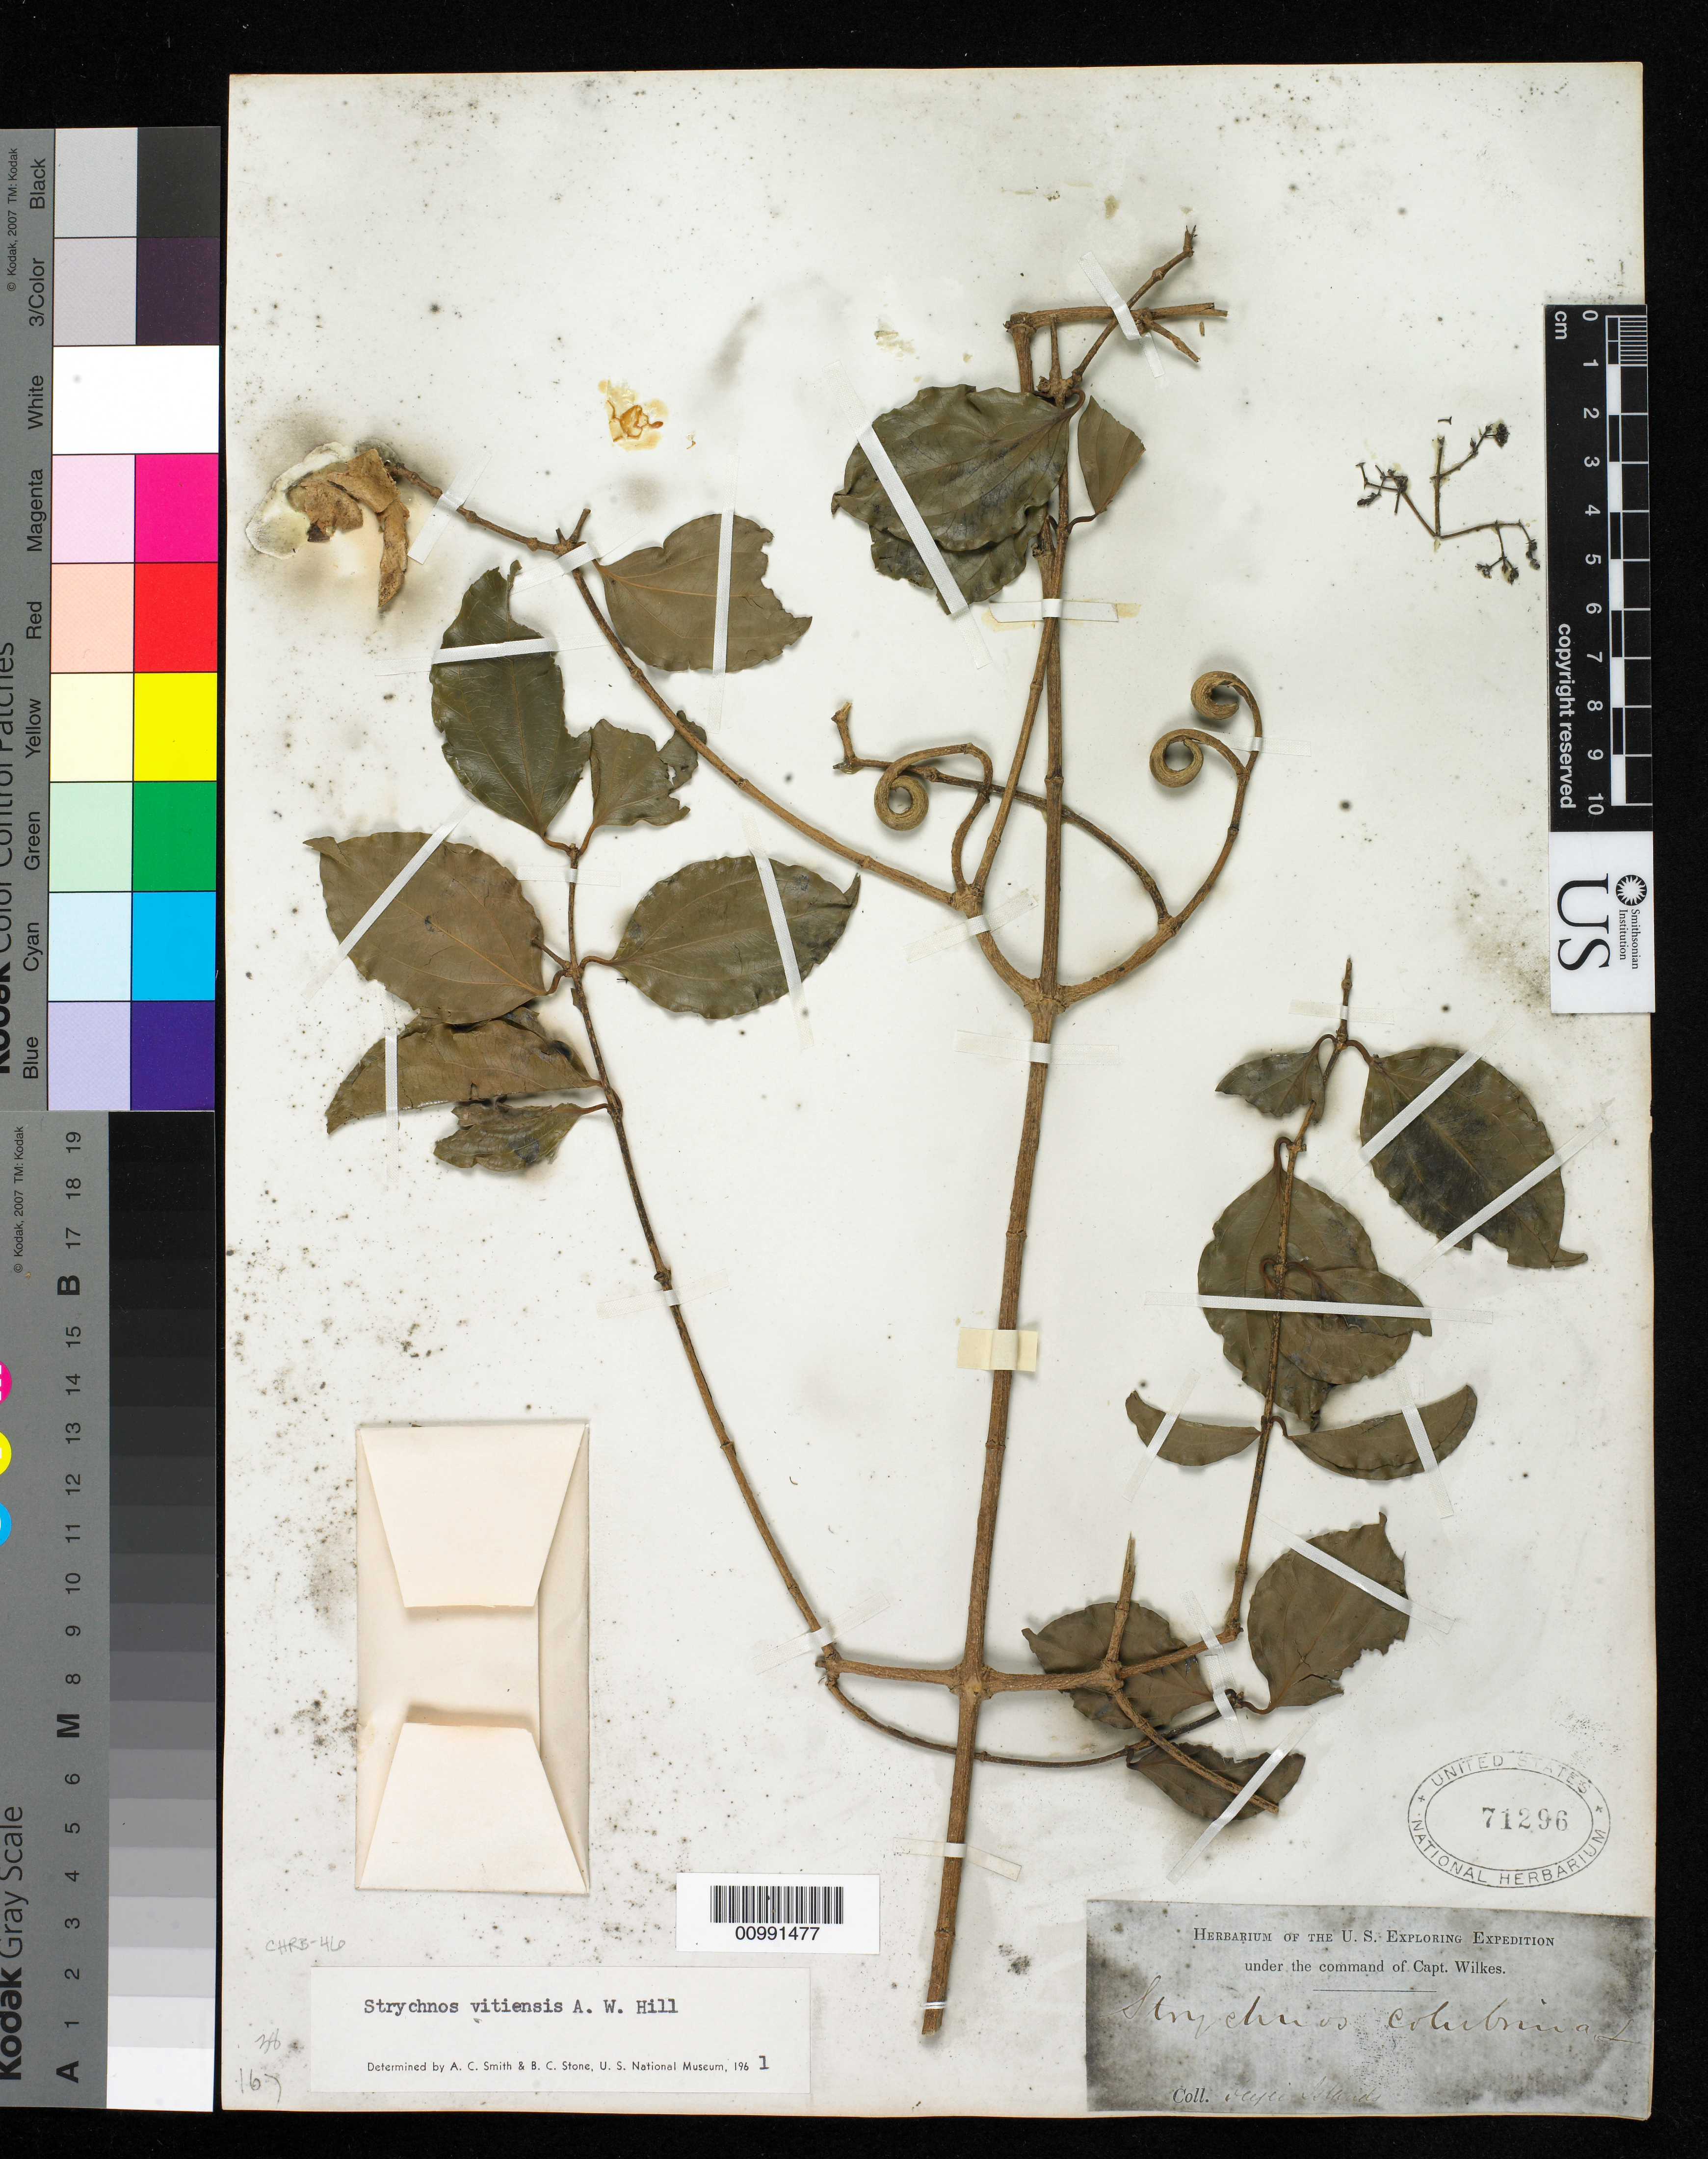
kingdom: Plantae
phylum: Tracheophyta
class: Magnoliopsida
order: Gentianales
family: Loganiaceae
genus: Strychnos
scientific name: Strychnos vitiensis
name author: A.W. Hill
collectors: Wilkes Explor. Exped.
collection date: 1838/1842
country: Fiji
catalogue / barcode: US 71296